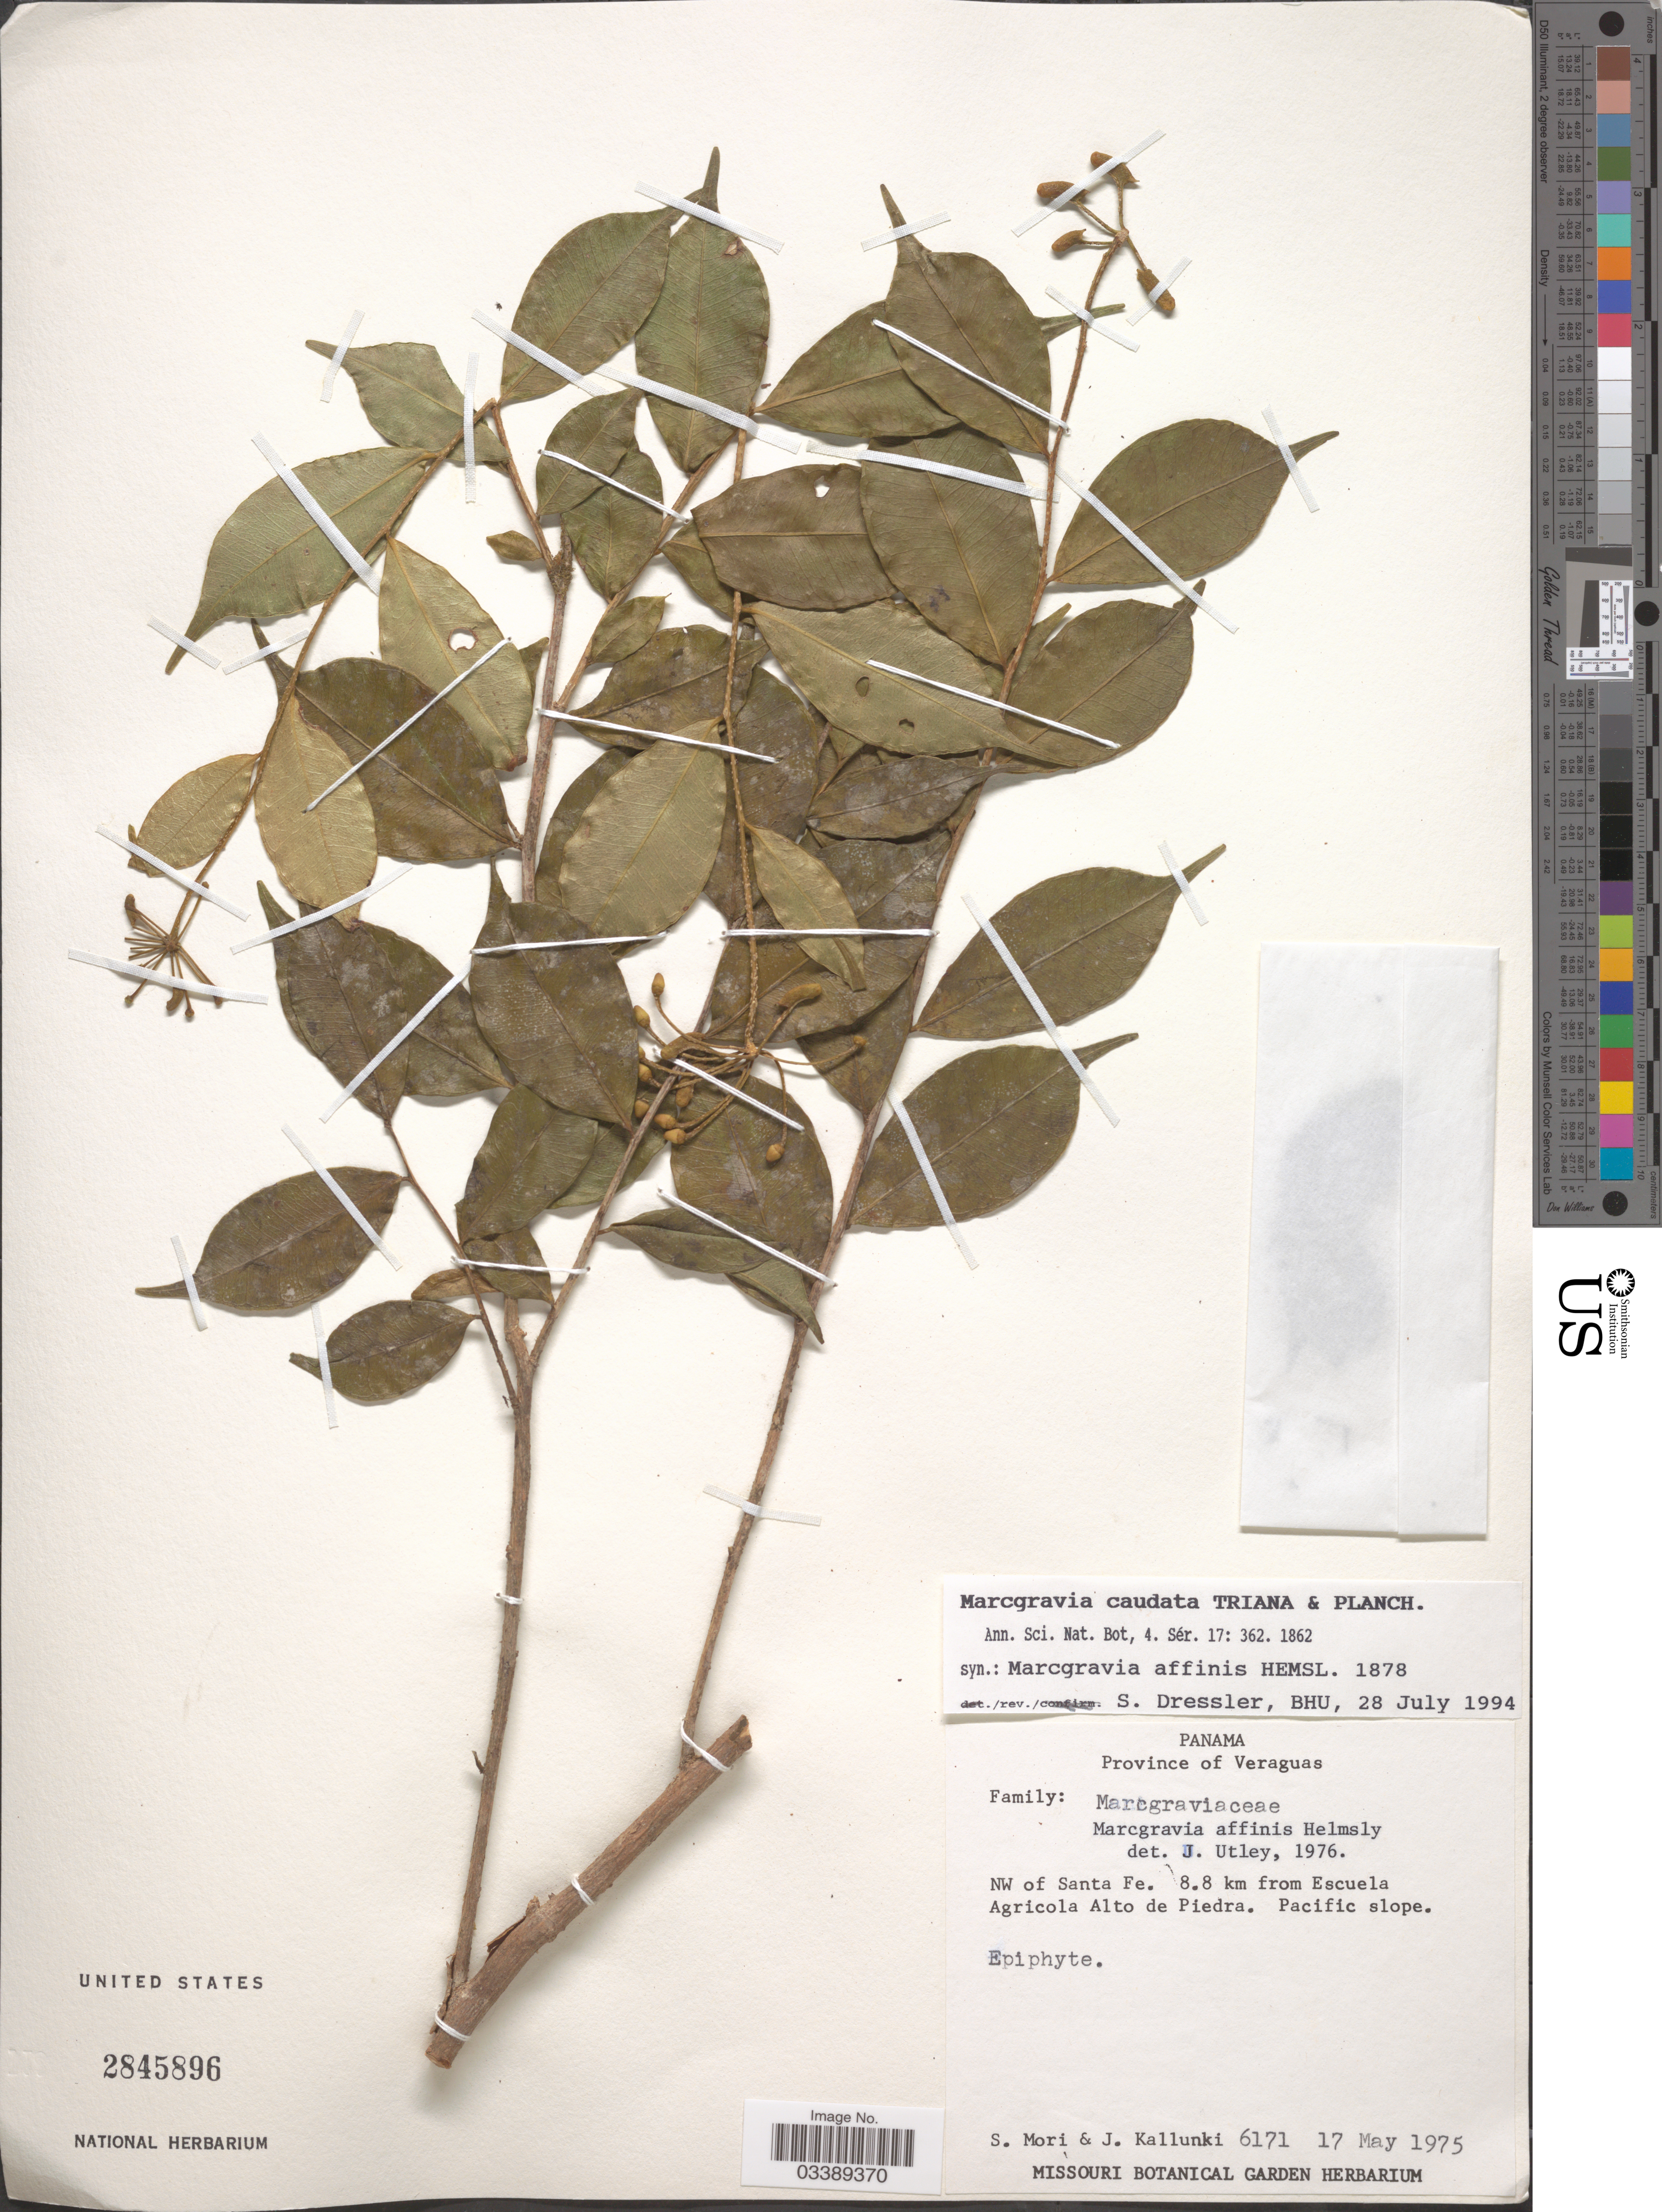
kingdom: Plantae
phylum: Tracheophyta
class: Magnoliopsida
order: Ericales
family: Marcgraviaceae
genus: Marcgravia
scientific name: Marcgravia caudata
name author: Triana & Planch.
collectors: S. Mori & J. Kallunki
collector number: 6171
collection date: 1975-05-17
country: Panama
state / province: Veraguas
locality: NW of Santa Fe. 8.8 km from Escuela Agricola Alto de Piedra. Pacific slope.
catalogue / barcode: US 2845896